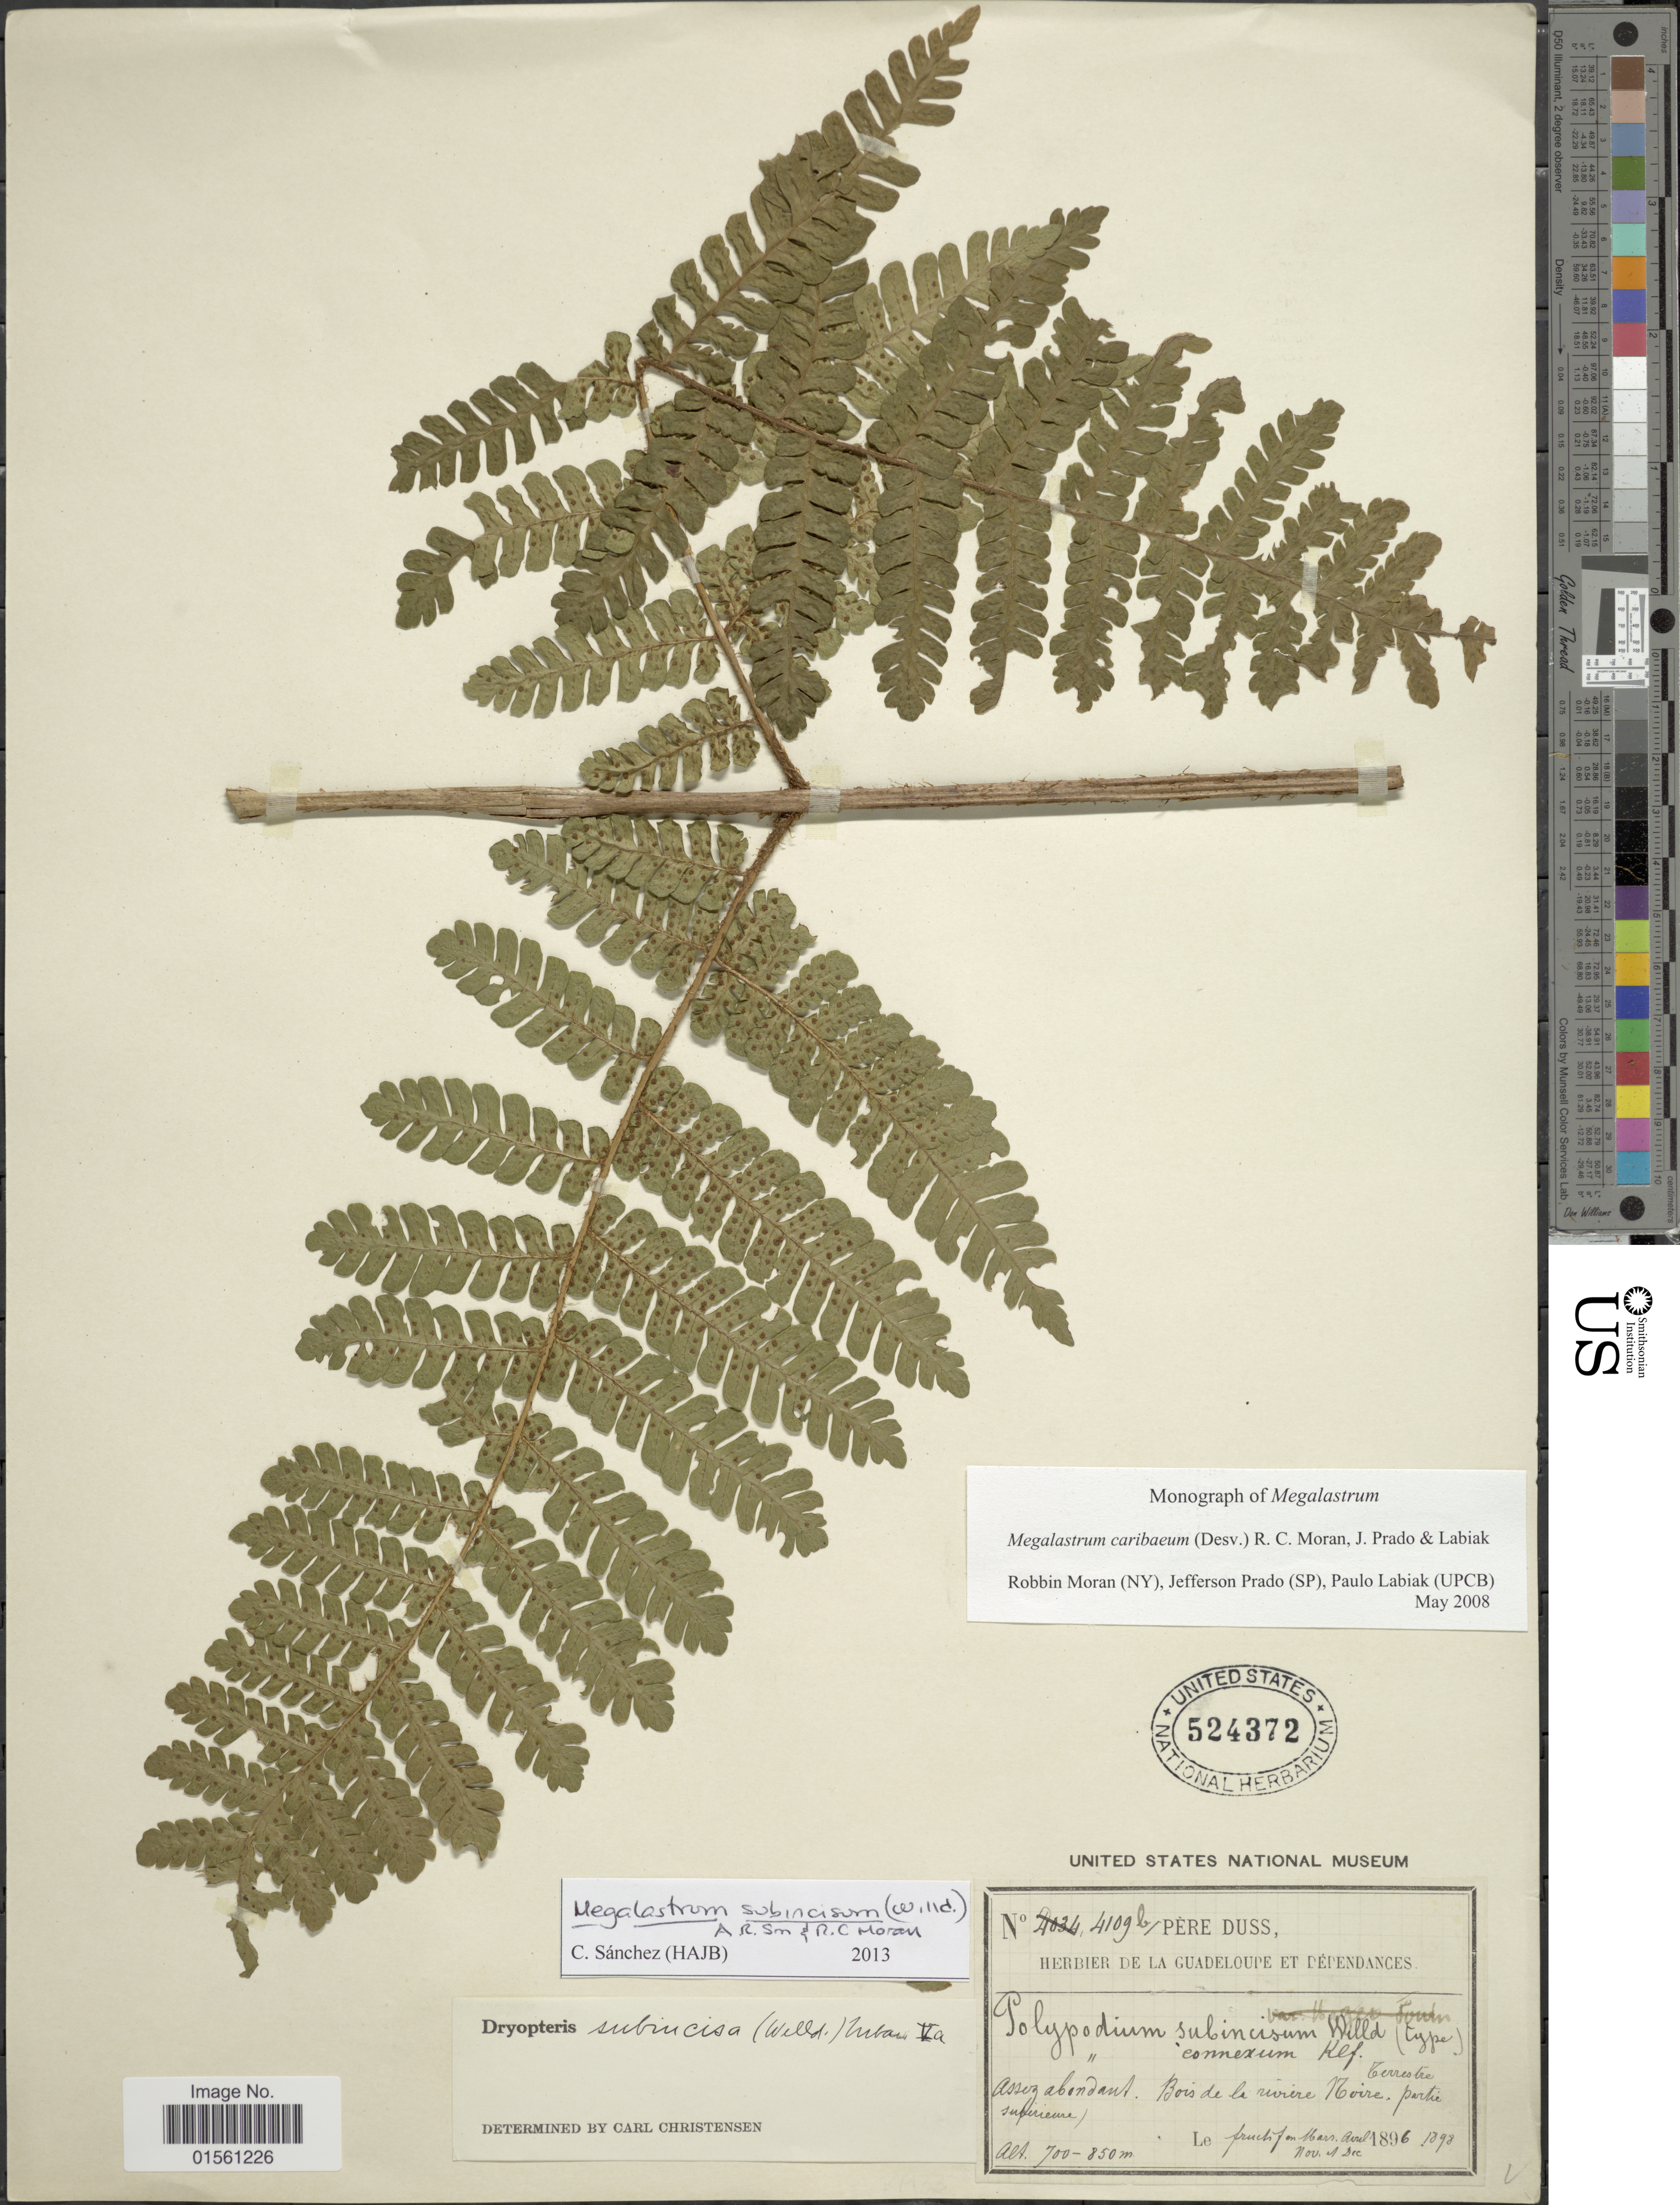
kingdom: Plantae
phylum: Tracheophyta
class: Polypodiopsida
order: Polypodiales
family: Dryopteridaceae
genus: Megalastrum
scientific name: Megalastrum subincisum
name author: (Willd.) A.R. Sm. & R.C. Moran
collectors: Père Duss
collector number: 4109b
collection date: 1896-03/1898-12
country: Guadeloupe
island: Leeward Is.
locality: Bois de la riviere Noire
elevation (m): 700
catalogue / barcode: US 524372